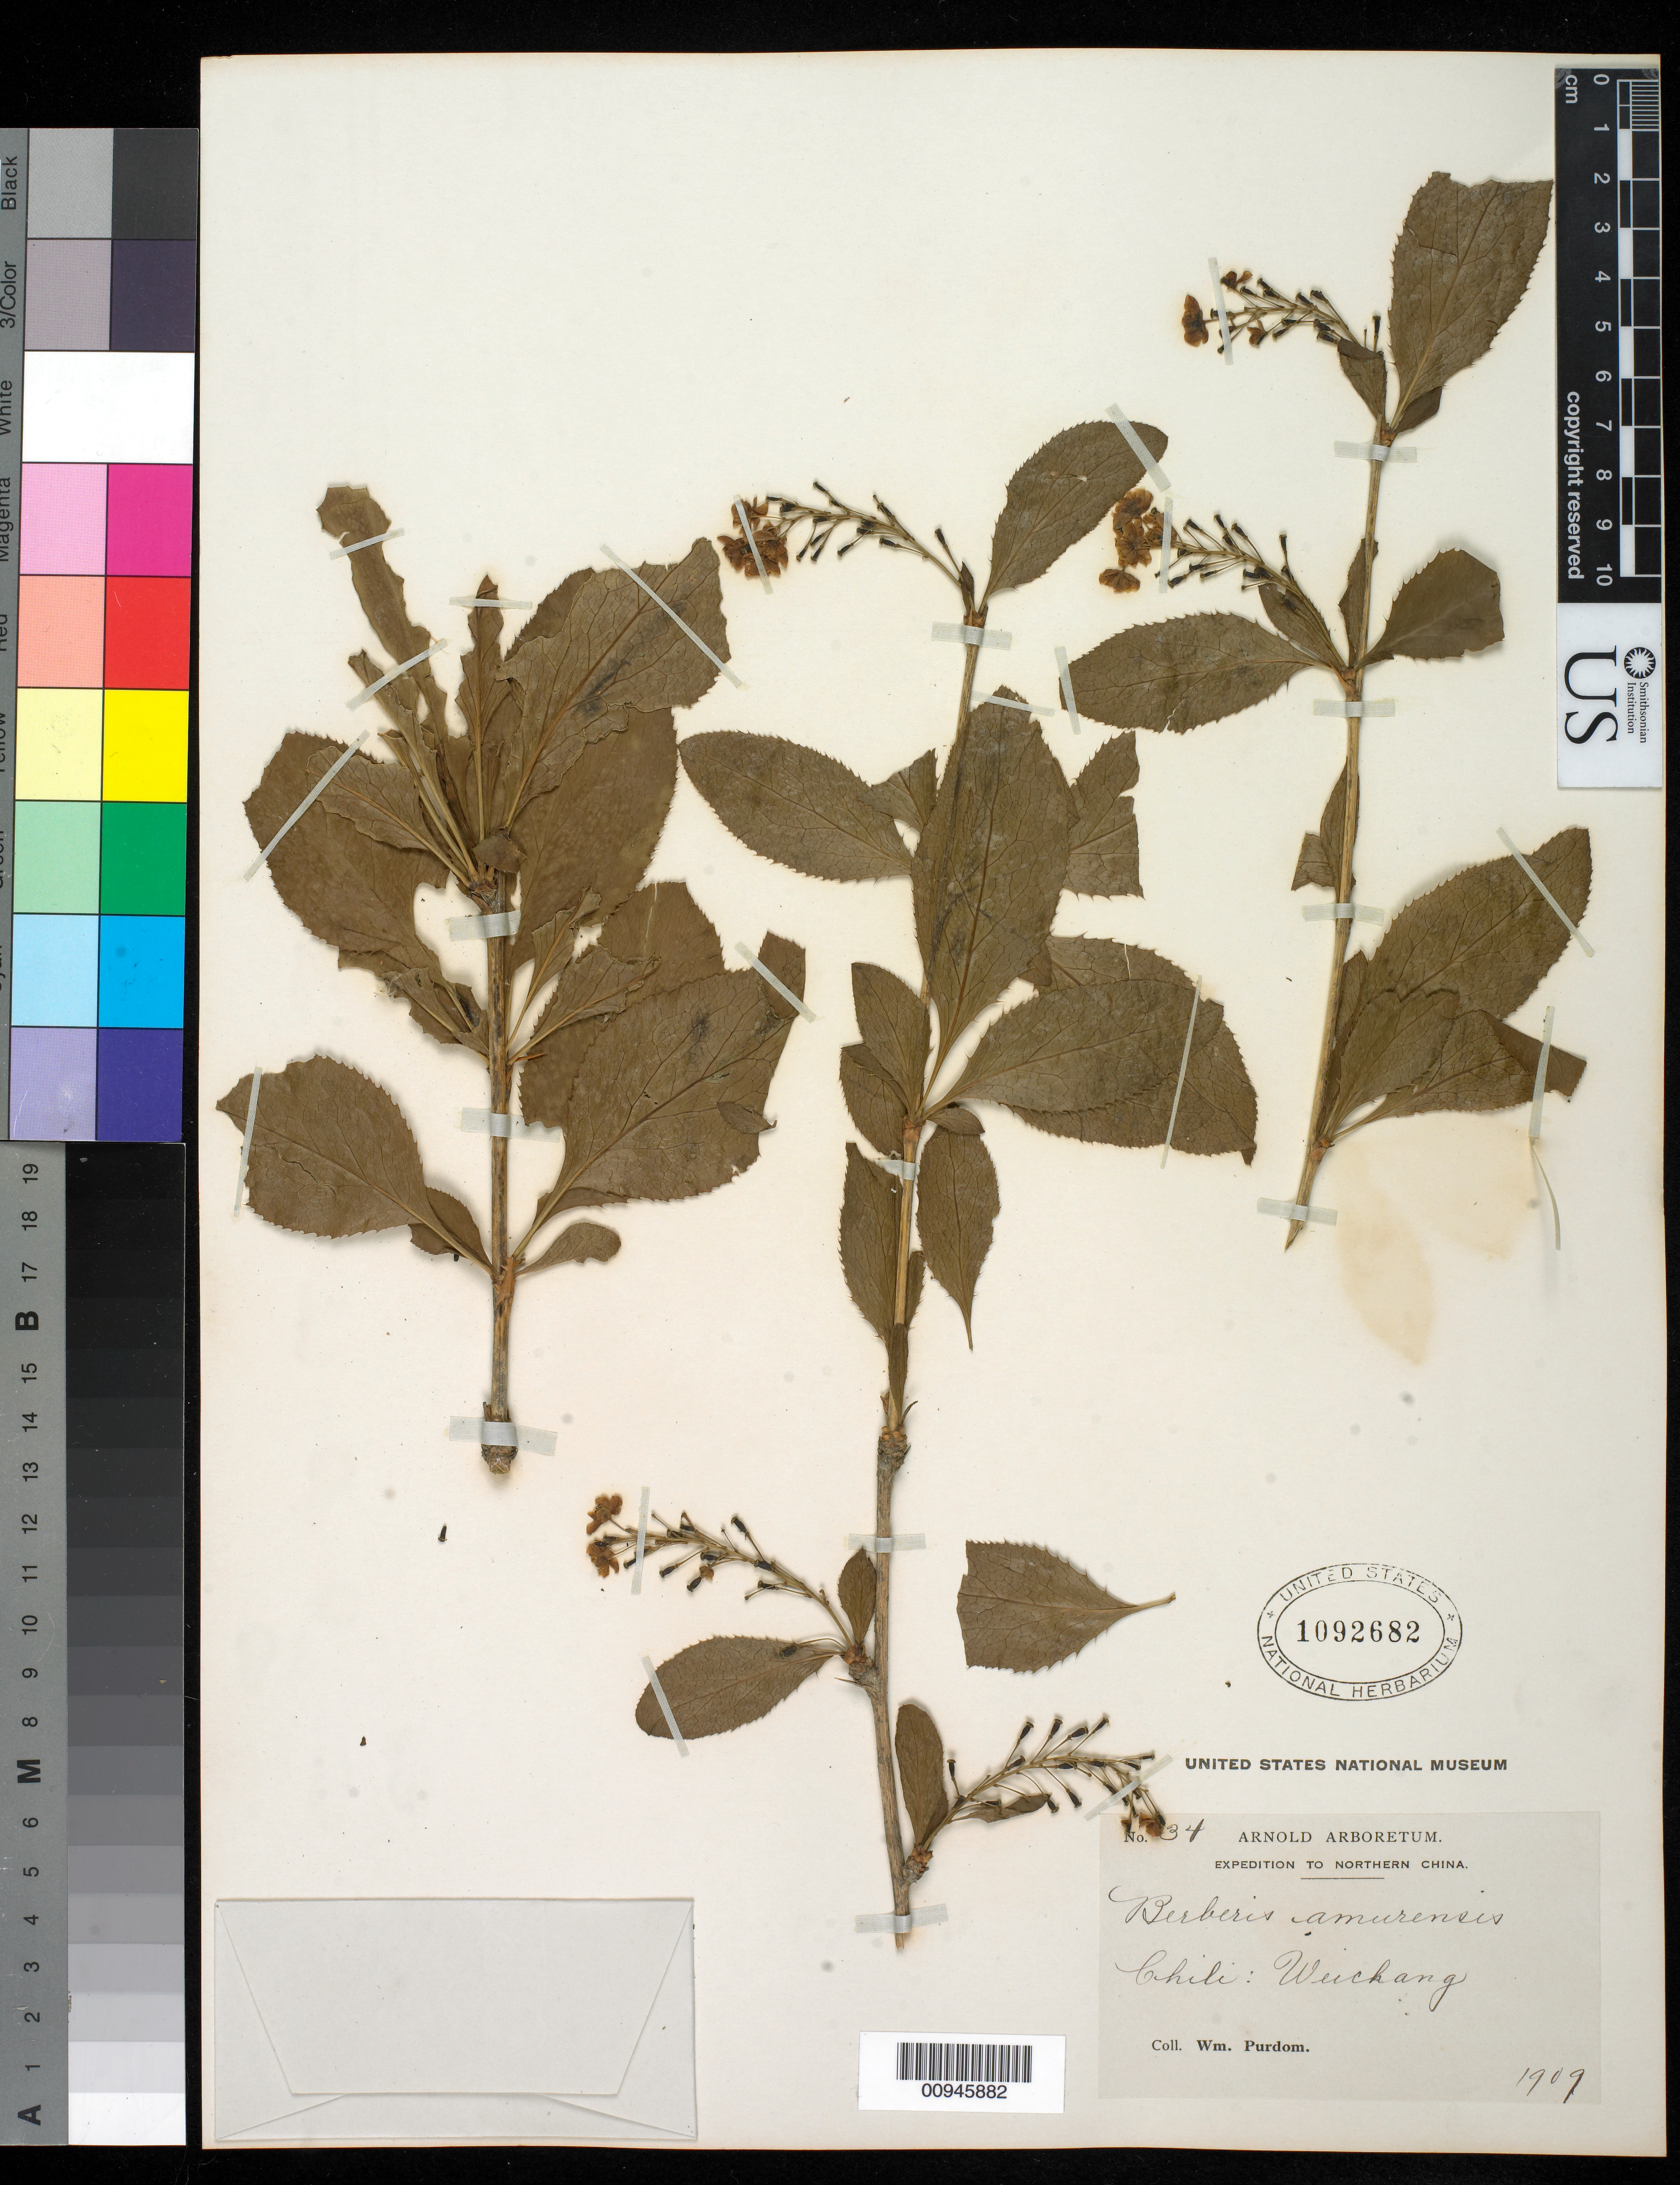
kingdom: Plantae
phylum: Tracheophyta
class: Magnoliopsida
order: Ranunculales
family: Berberidaceae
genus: Berberis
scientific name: Berberis amurensis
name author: Rupr.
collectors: W. Purdom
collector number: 34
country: China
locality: Wuchang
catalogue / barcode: US 1092682